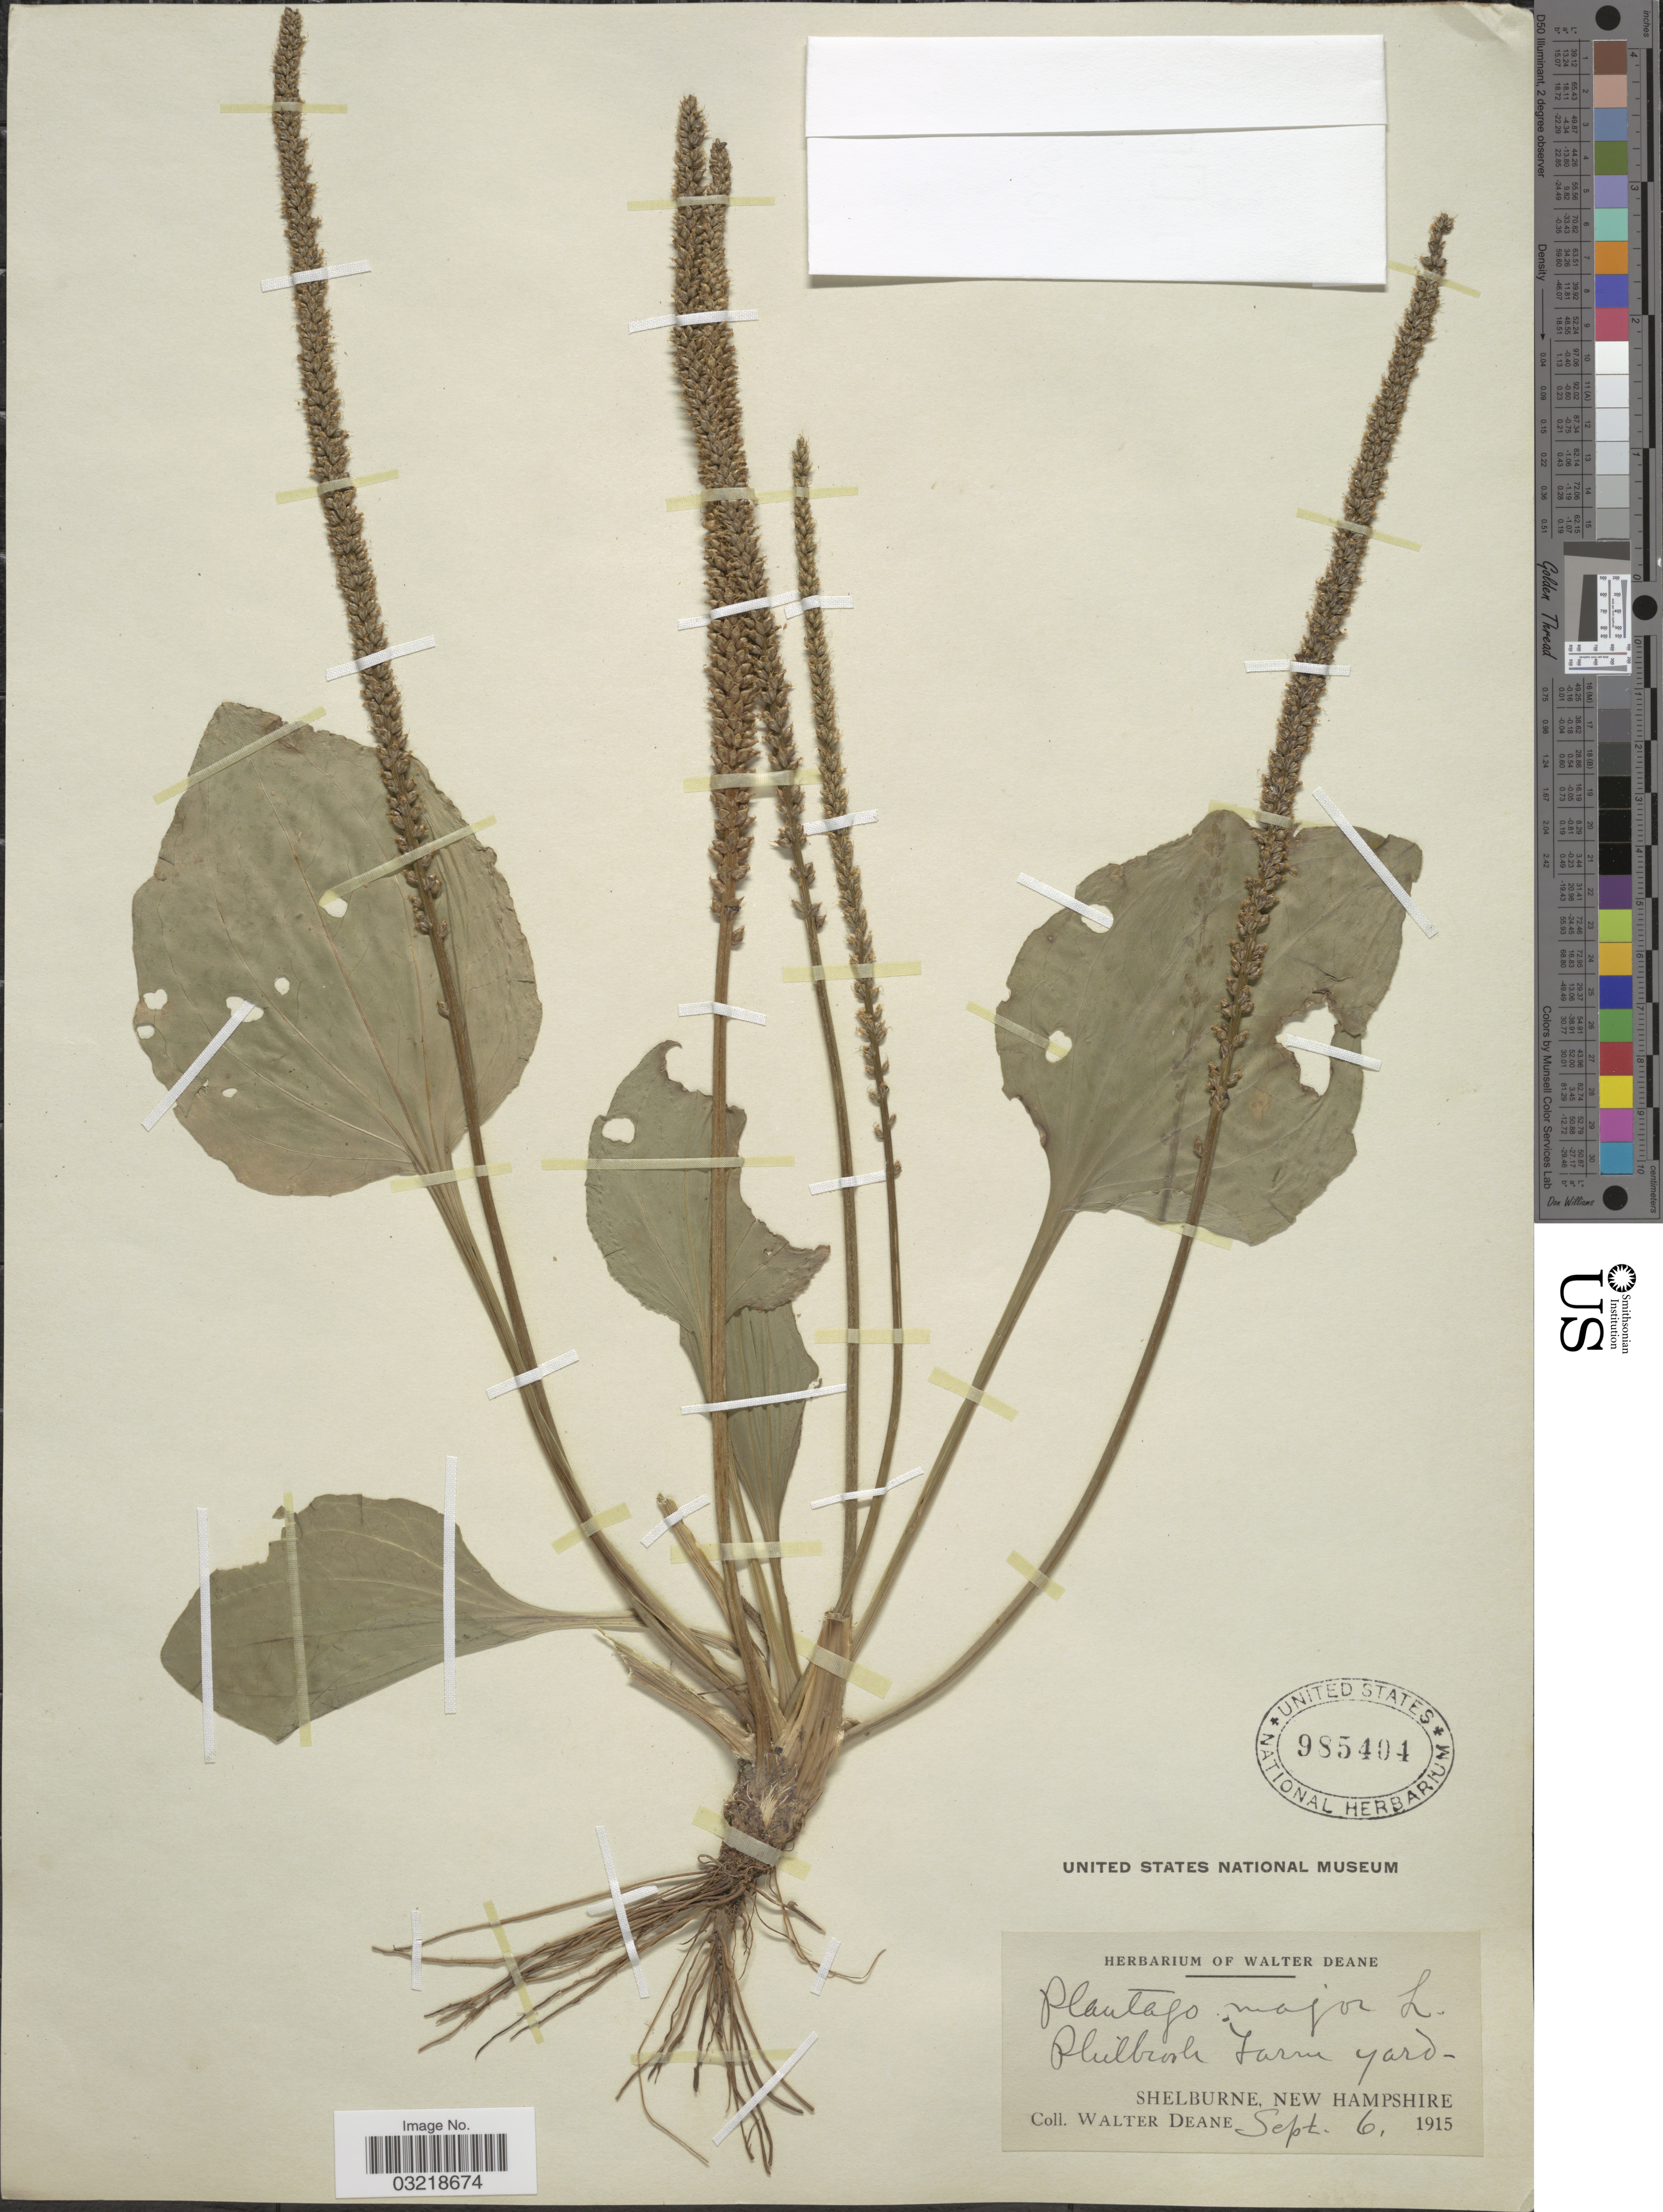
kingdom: Plantae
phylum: Tracheophyta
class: Magnoliopsida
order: Lamiales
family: Plantaginaceae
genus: Plantago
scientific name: Plantago major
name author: L.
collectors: W. Deane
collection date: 1915-09-06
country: United States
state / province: New Hampshire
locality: Plulbush Farm yard. Shelburne.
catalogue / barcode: US 985404